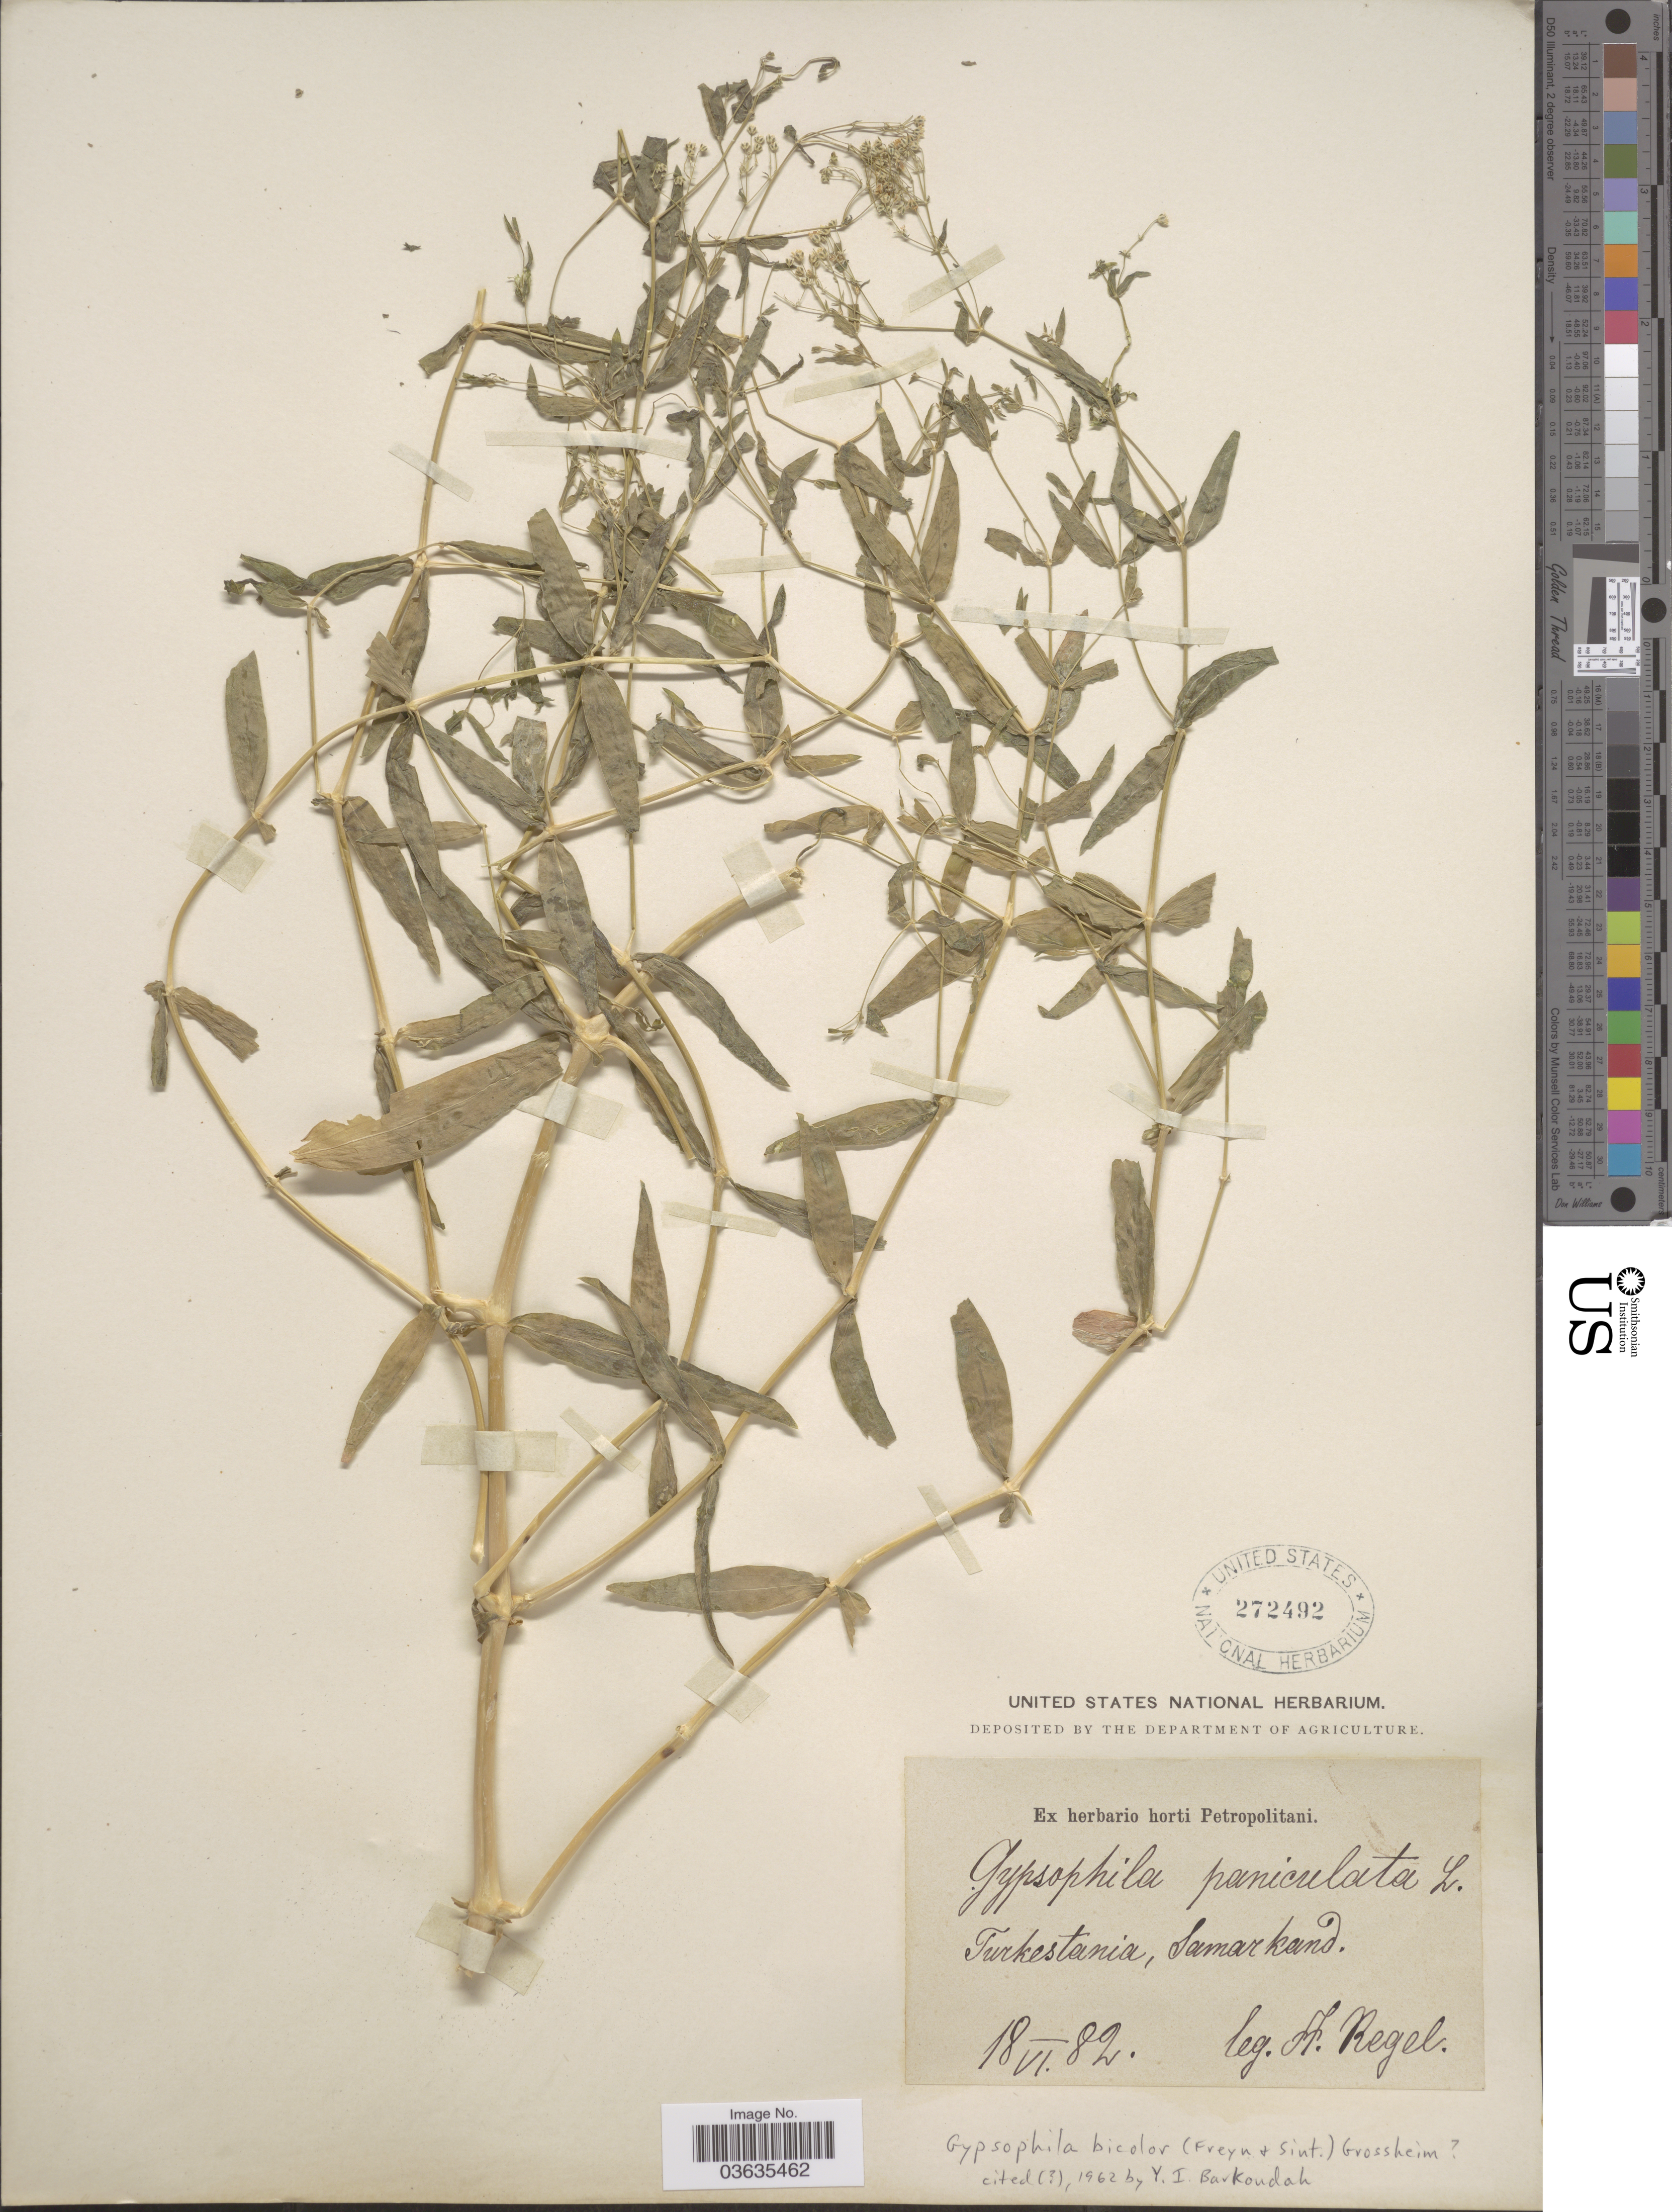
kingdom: Plantae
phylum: Tracheophyta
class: Magnoliopsida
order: Caryophyllales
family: Caryophyllaceae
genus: Gypsophila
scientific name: Gypsophila bicolor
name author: (Freyn & Sint.) Grossh.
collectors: A. Regel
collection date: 1882-06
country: Uzbekistan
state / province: Samarqand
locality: Turkestania, Samarkand.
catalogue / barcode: US 272492